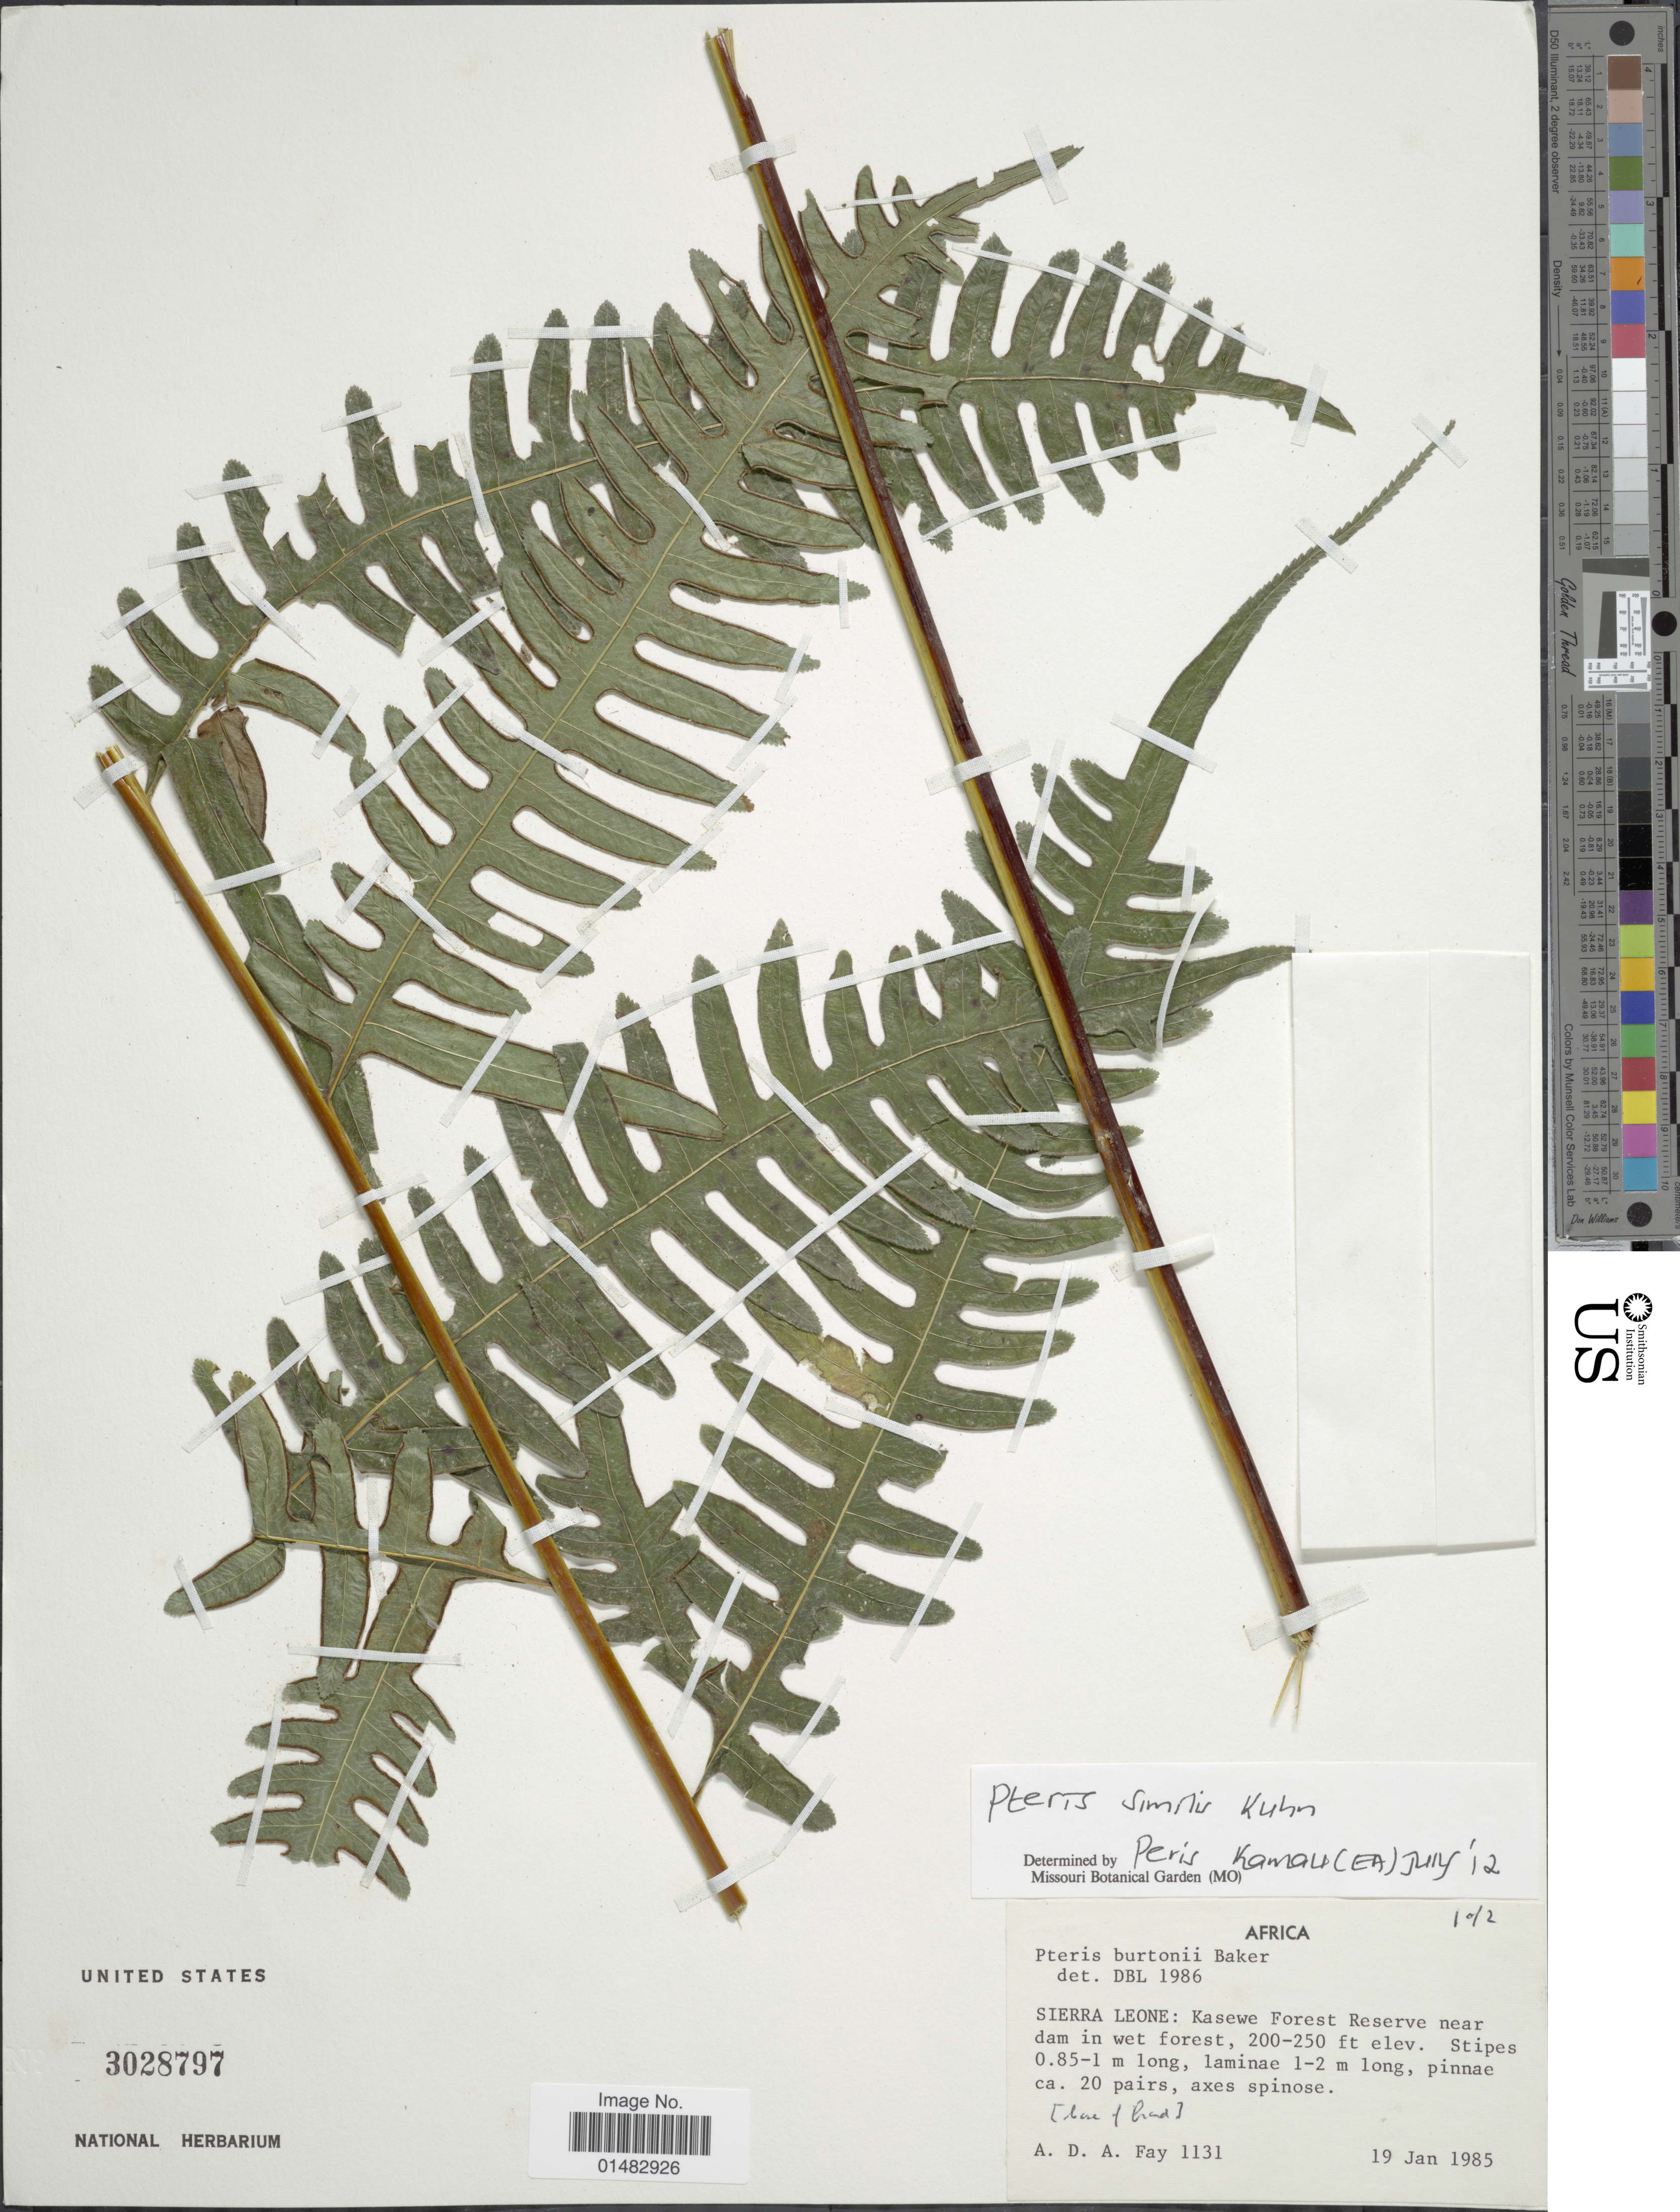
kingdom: Plantae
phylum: Tracheophyta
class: Polypodiopsida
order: Polypodiales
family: Pteridaceae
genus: Pteris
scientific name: Pteris similis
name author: Kuhn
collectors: A. Fay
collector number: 1131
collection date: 1985-01-19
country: Sierra Leone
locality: Kasewe Forest Reserve, upstream from dam in wet forest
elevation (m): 61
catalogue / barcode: US 3028797